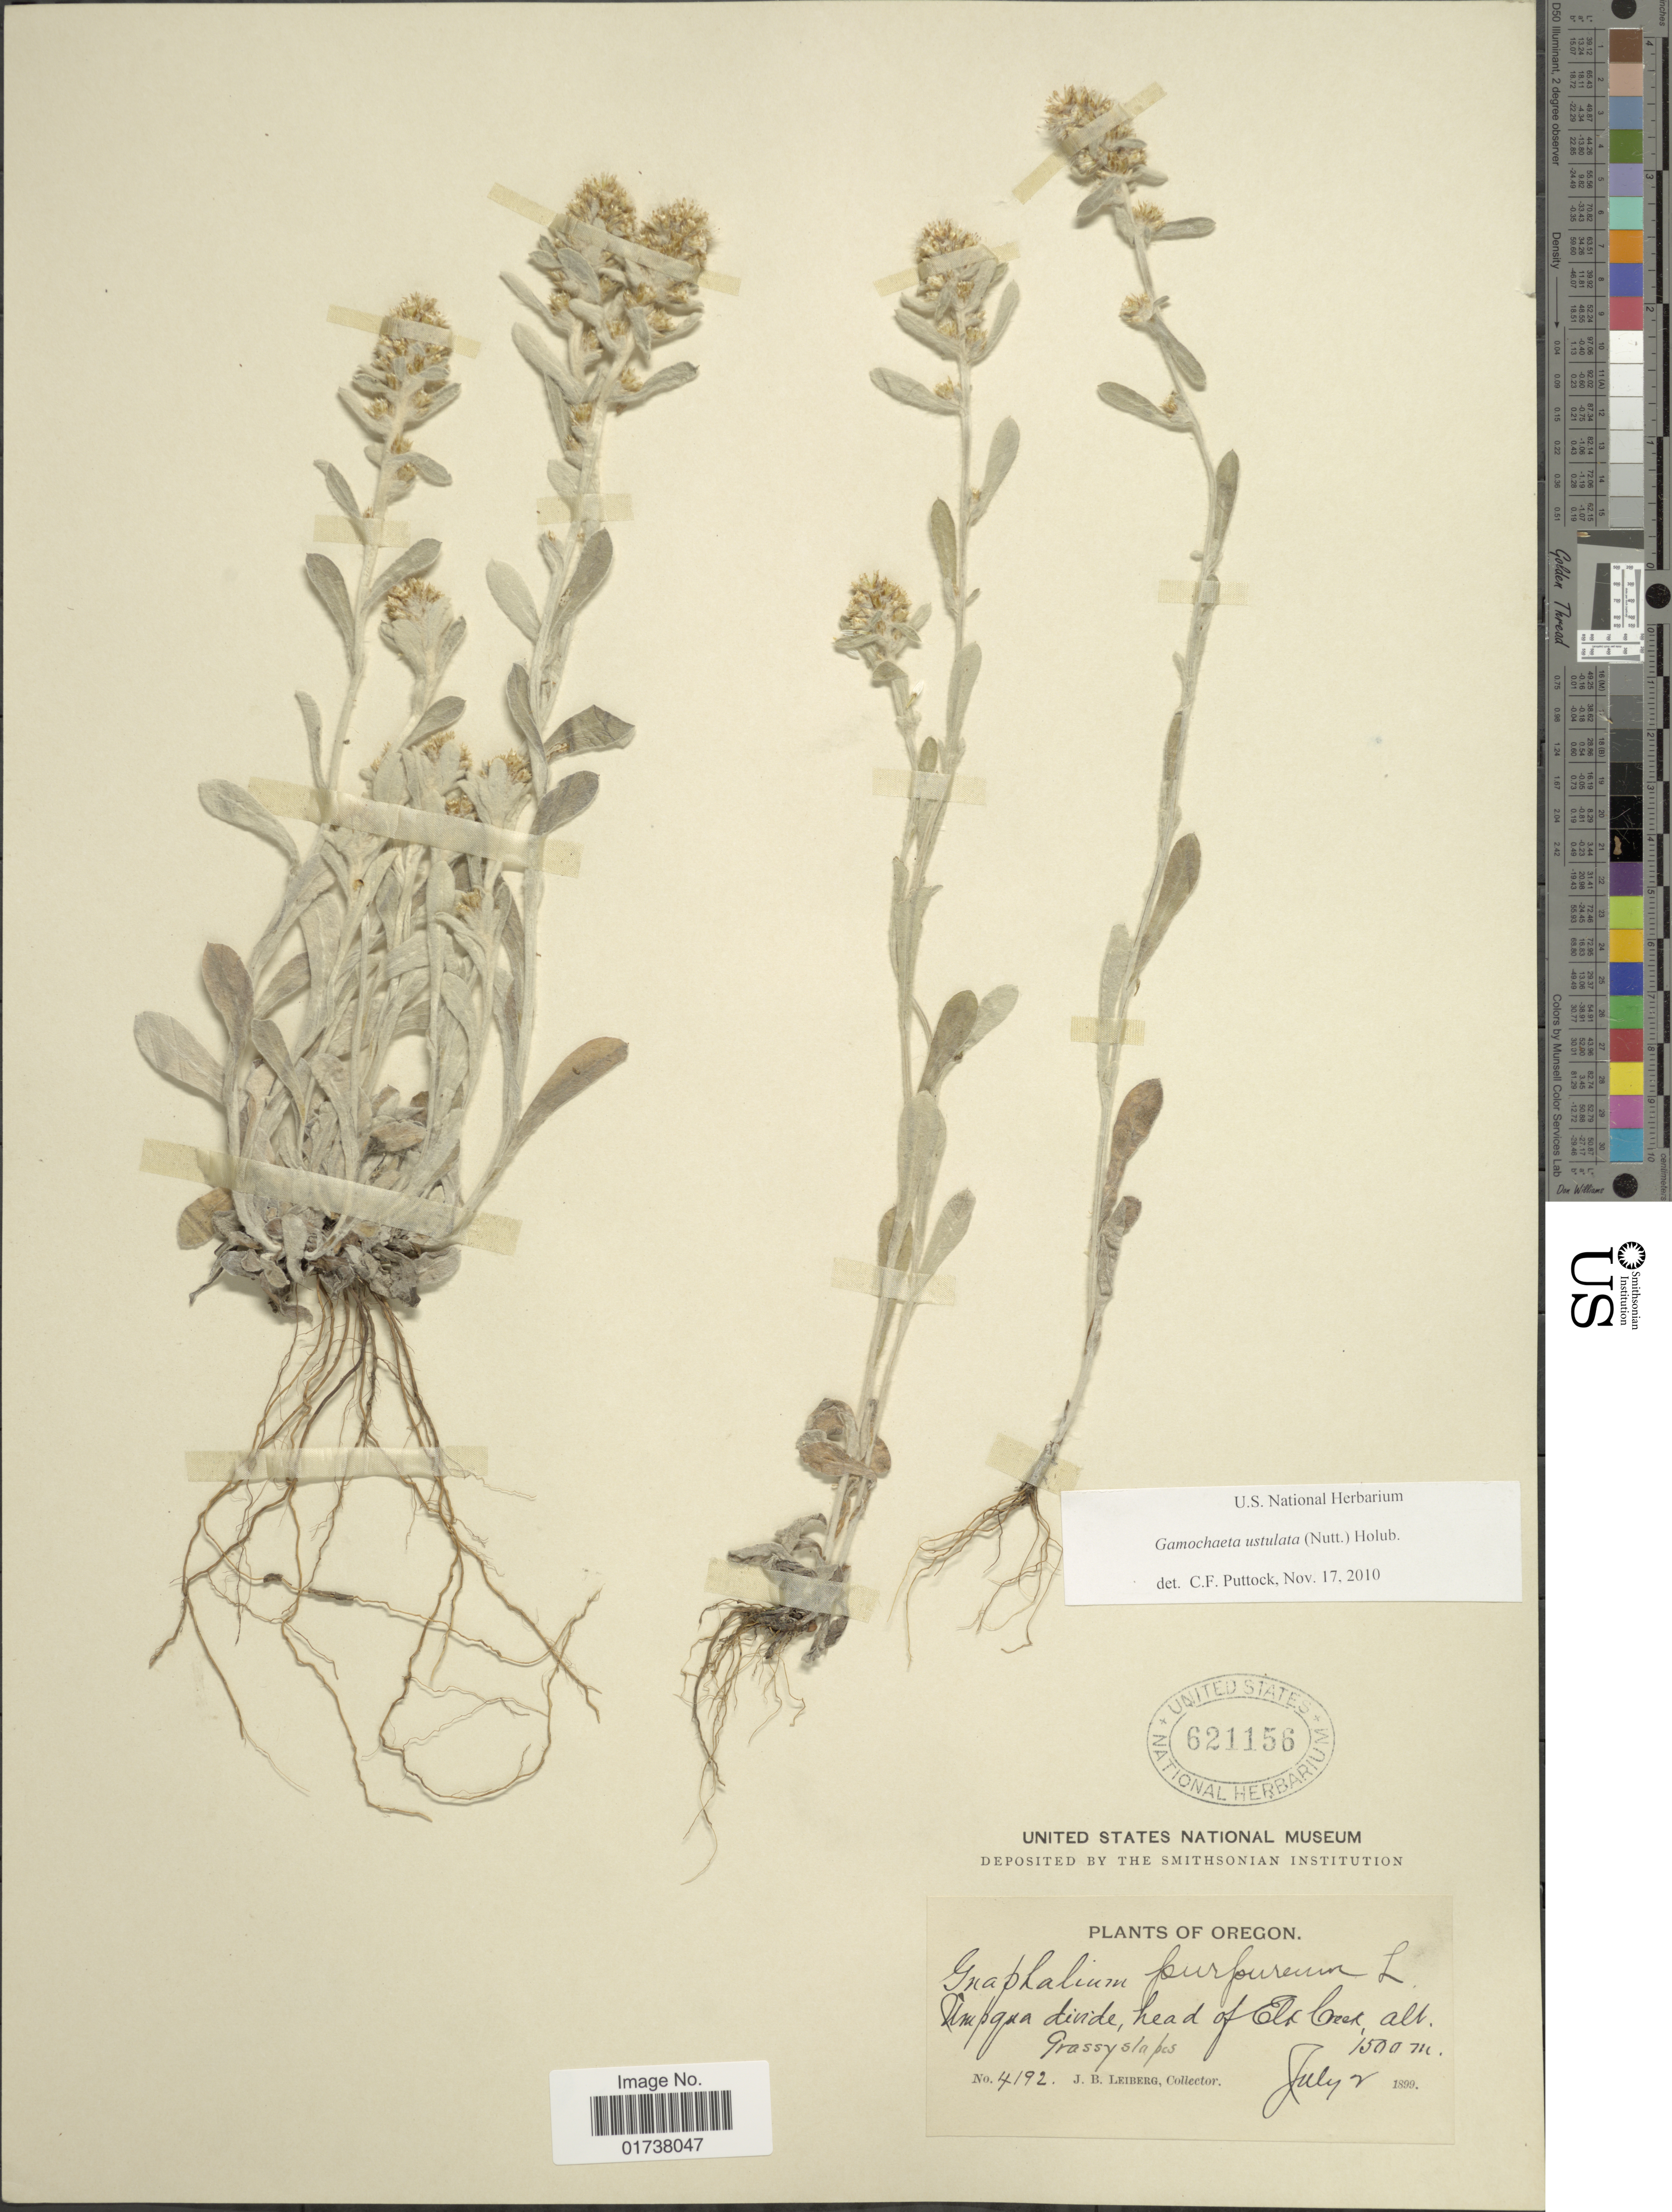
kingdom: Plantae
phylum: Tracheophyta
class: Magnoliopsida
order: Asterales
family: Asteraceae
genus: Gamochaeta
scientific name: Gamochaeta ustulata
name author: (Nutt.) Holub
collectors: J. B. Leiberg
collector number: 4192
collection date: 1899-07-02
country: United States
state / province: Oregon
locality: Umpaya divide, head of Elk Creek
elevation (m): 1500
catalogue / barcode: US 621156